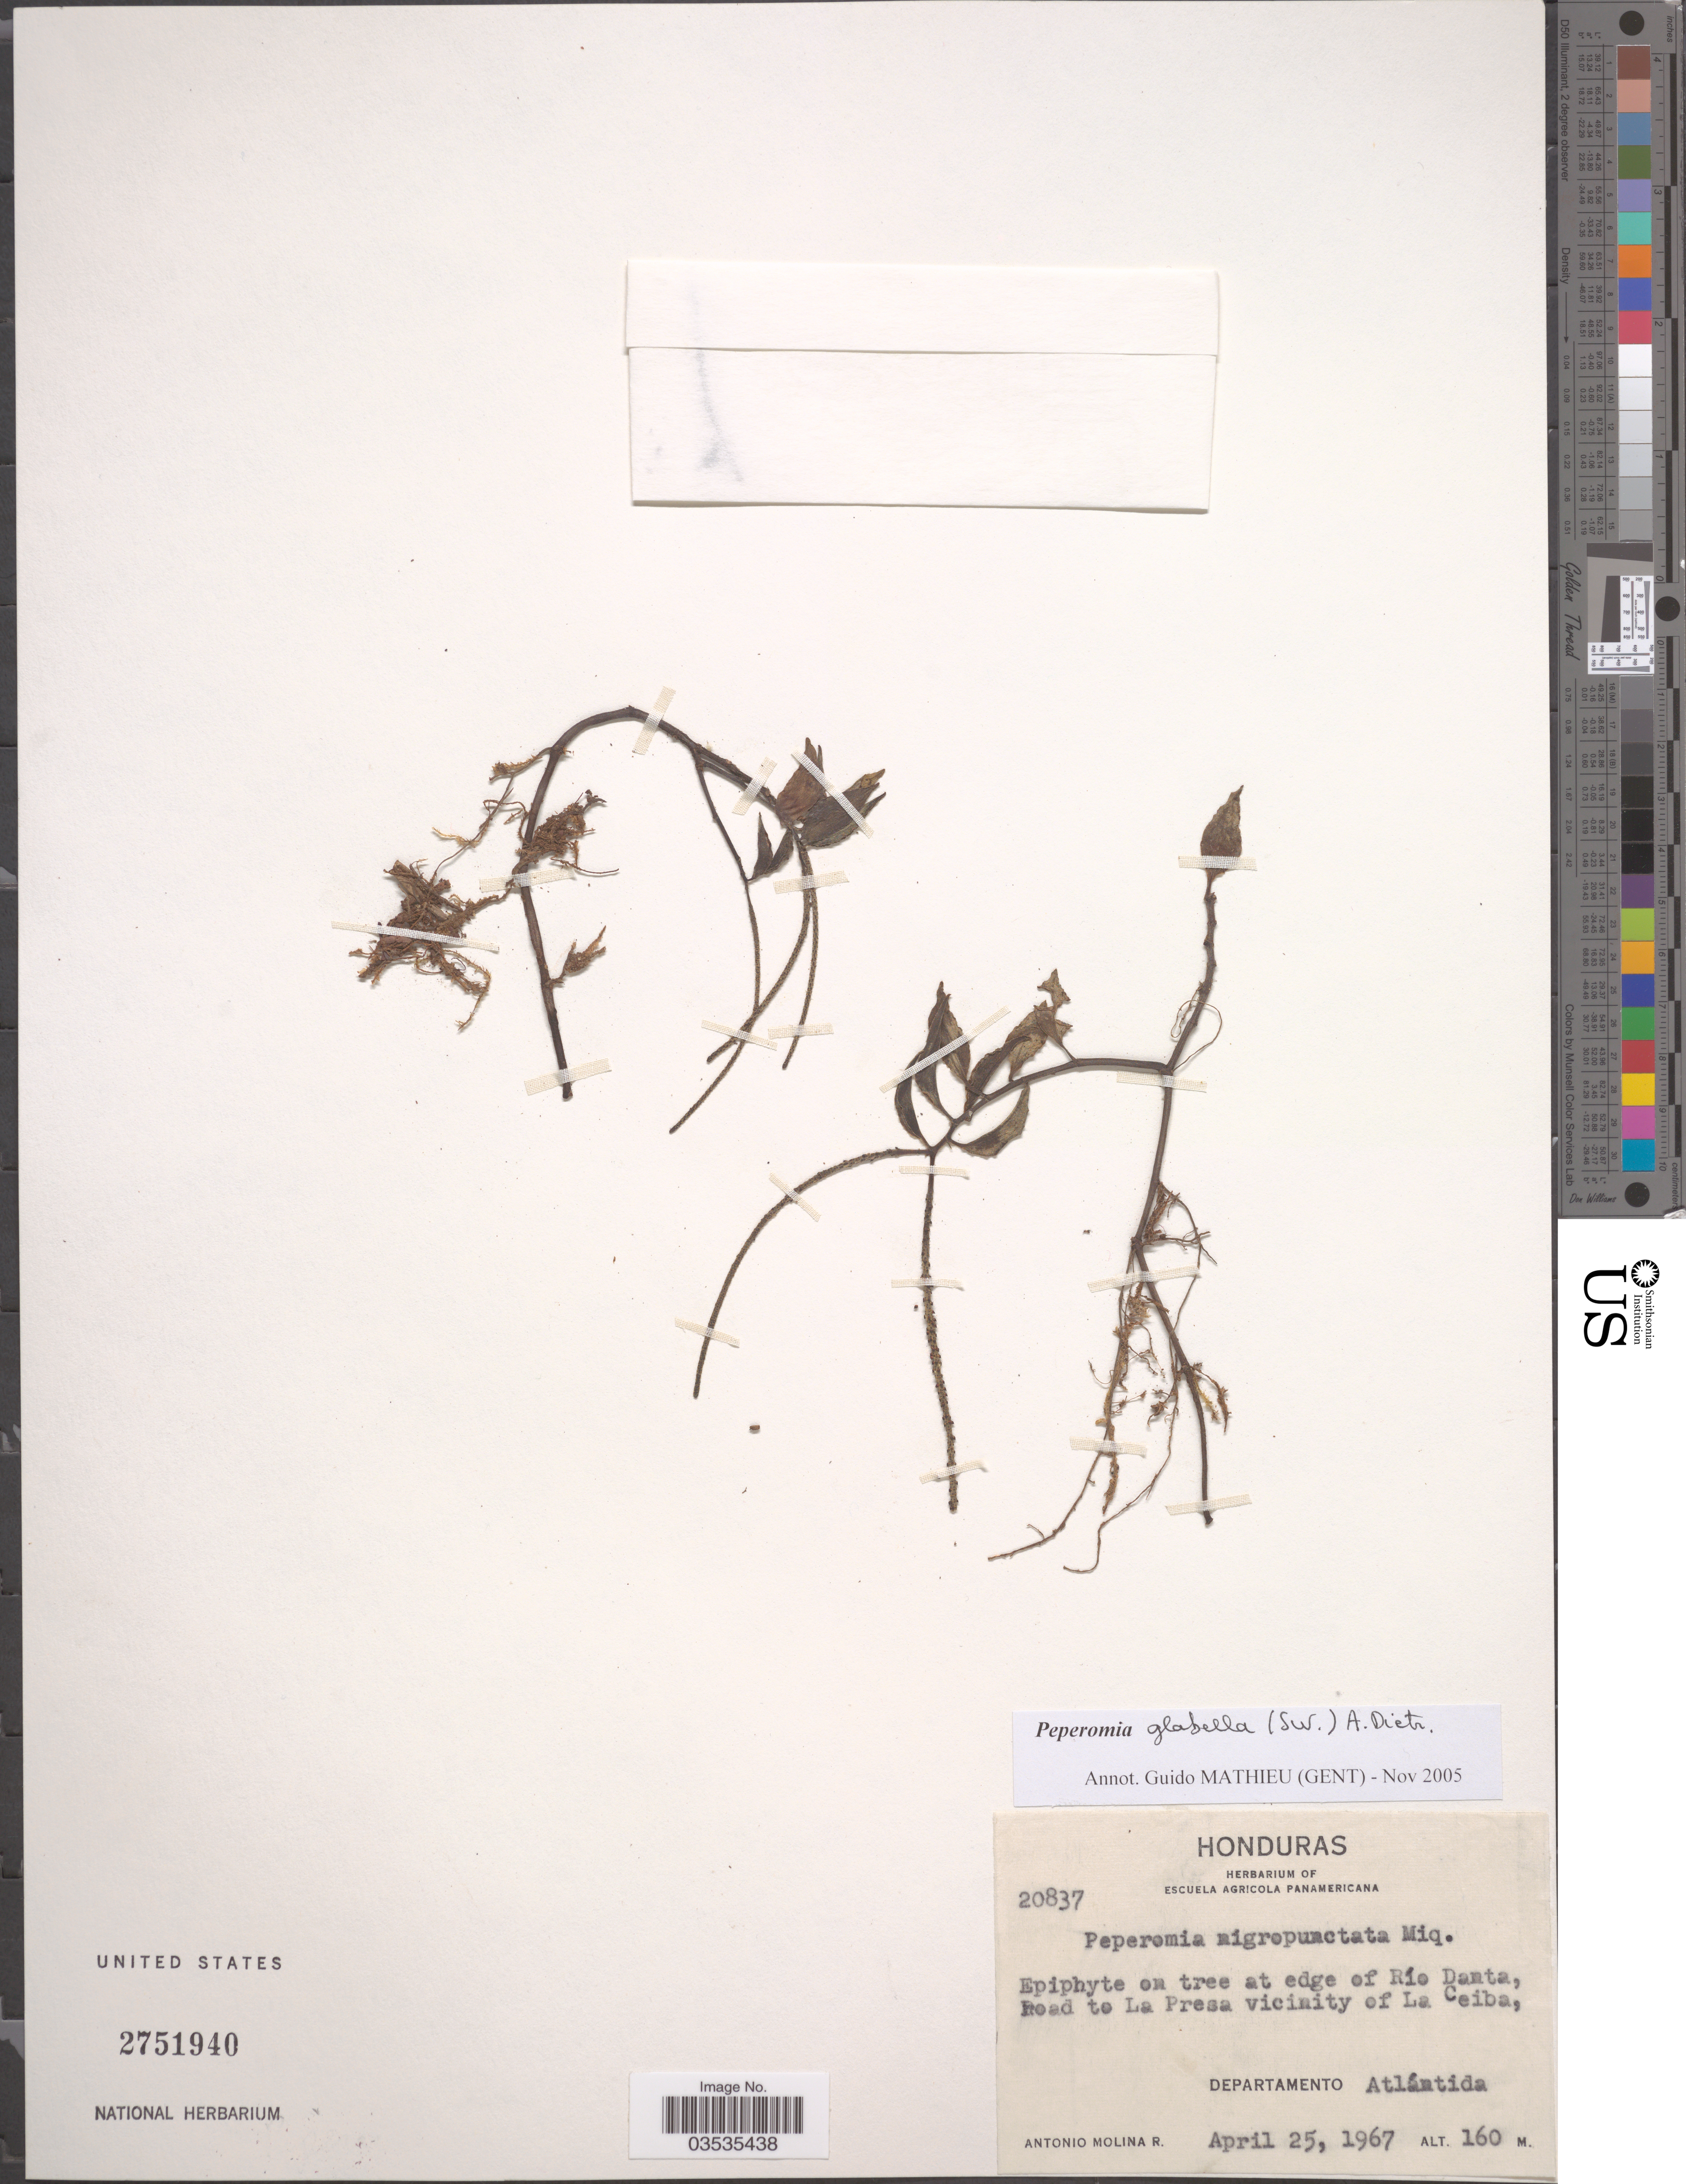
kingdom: Plantae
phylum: Tracheophyta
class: Magnoliopsida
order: Piperales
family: Piperaceae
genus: Peperomia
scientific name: Peperomia glabella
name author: (Sw.) A. Dietr.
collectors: A. Molina R.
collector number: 20837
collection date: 1967-04-25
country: Honduras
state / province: Atlantida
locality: At edge of Río Danta, Road to La Presa vicinity of La Ceiba. Departamento Atlántida.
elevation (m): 160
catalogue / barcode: US 2751940